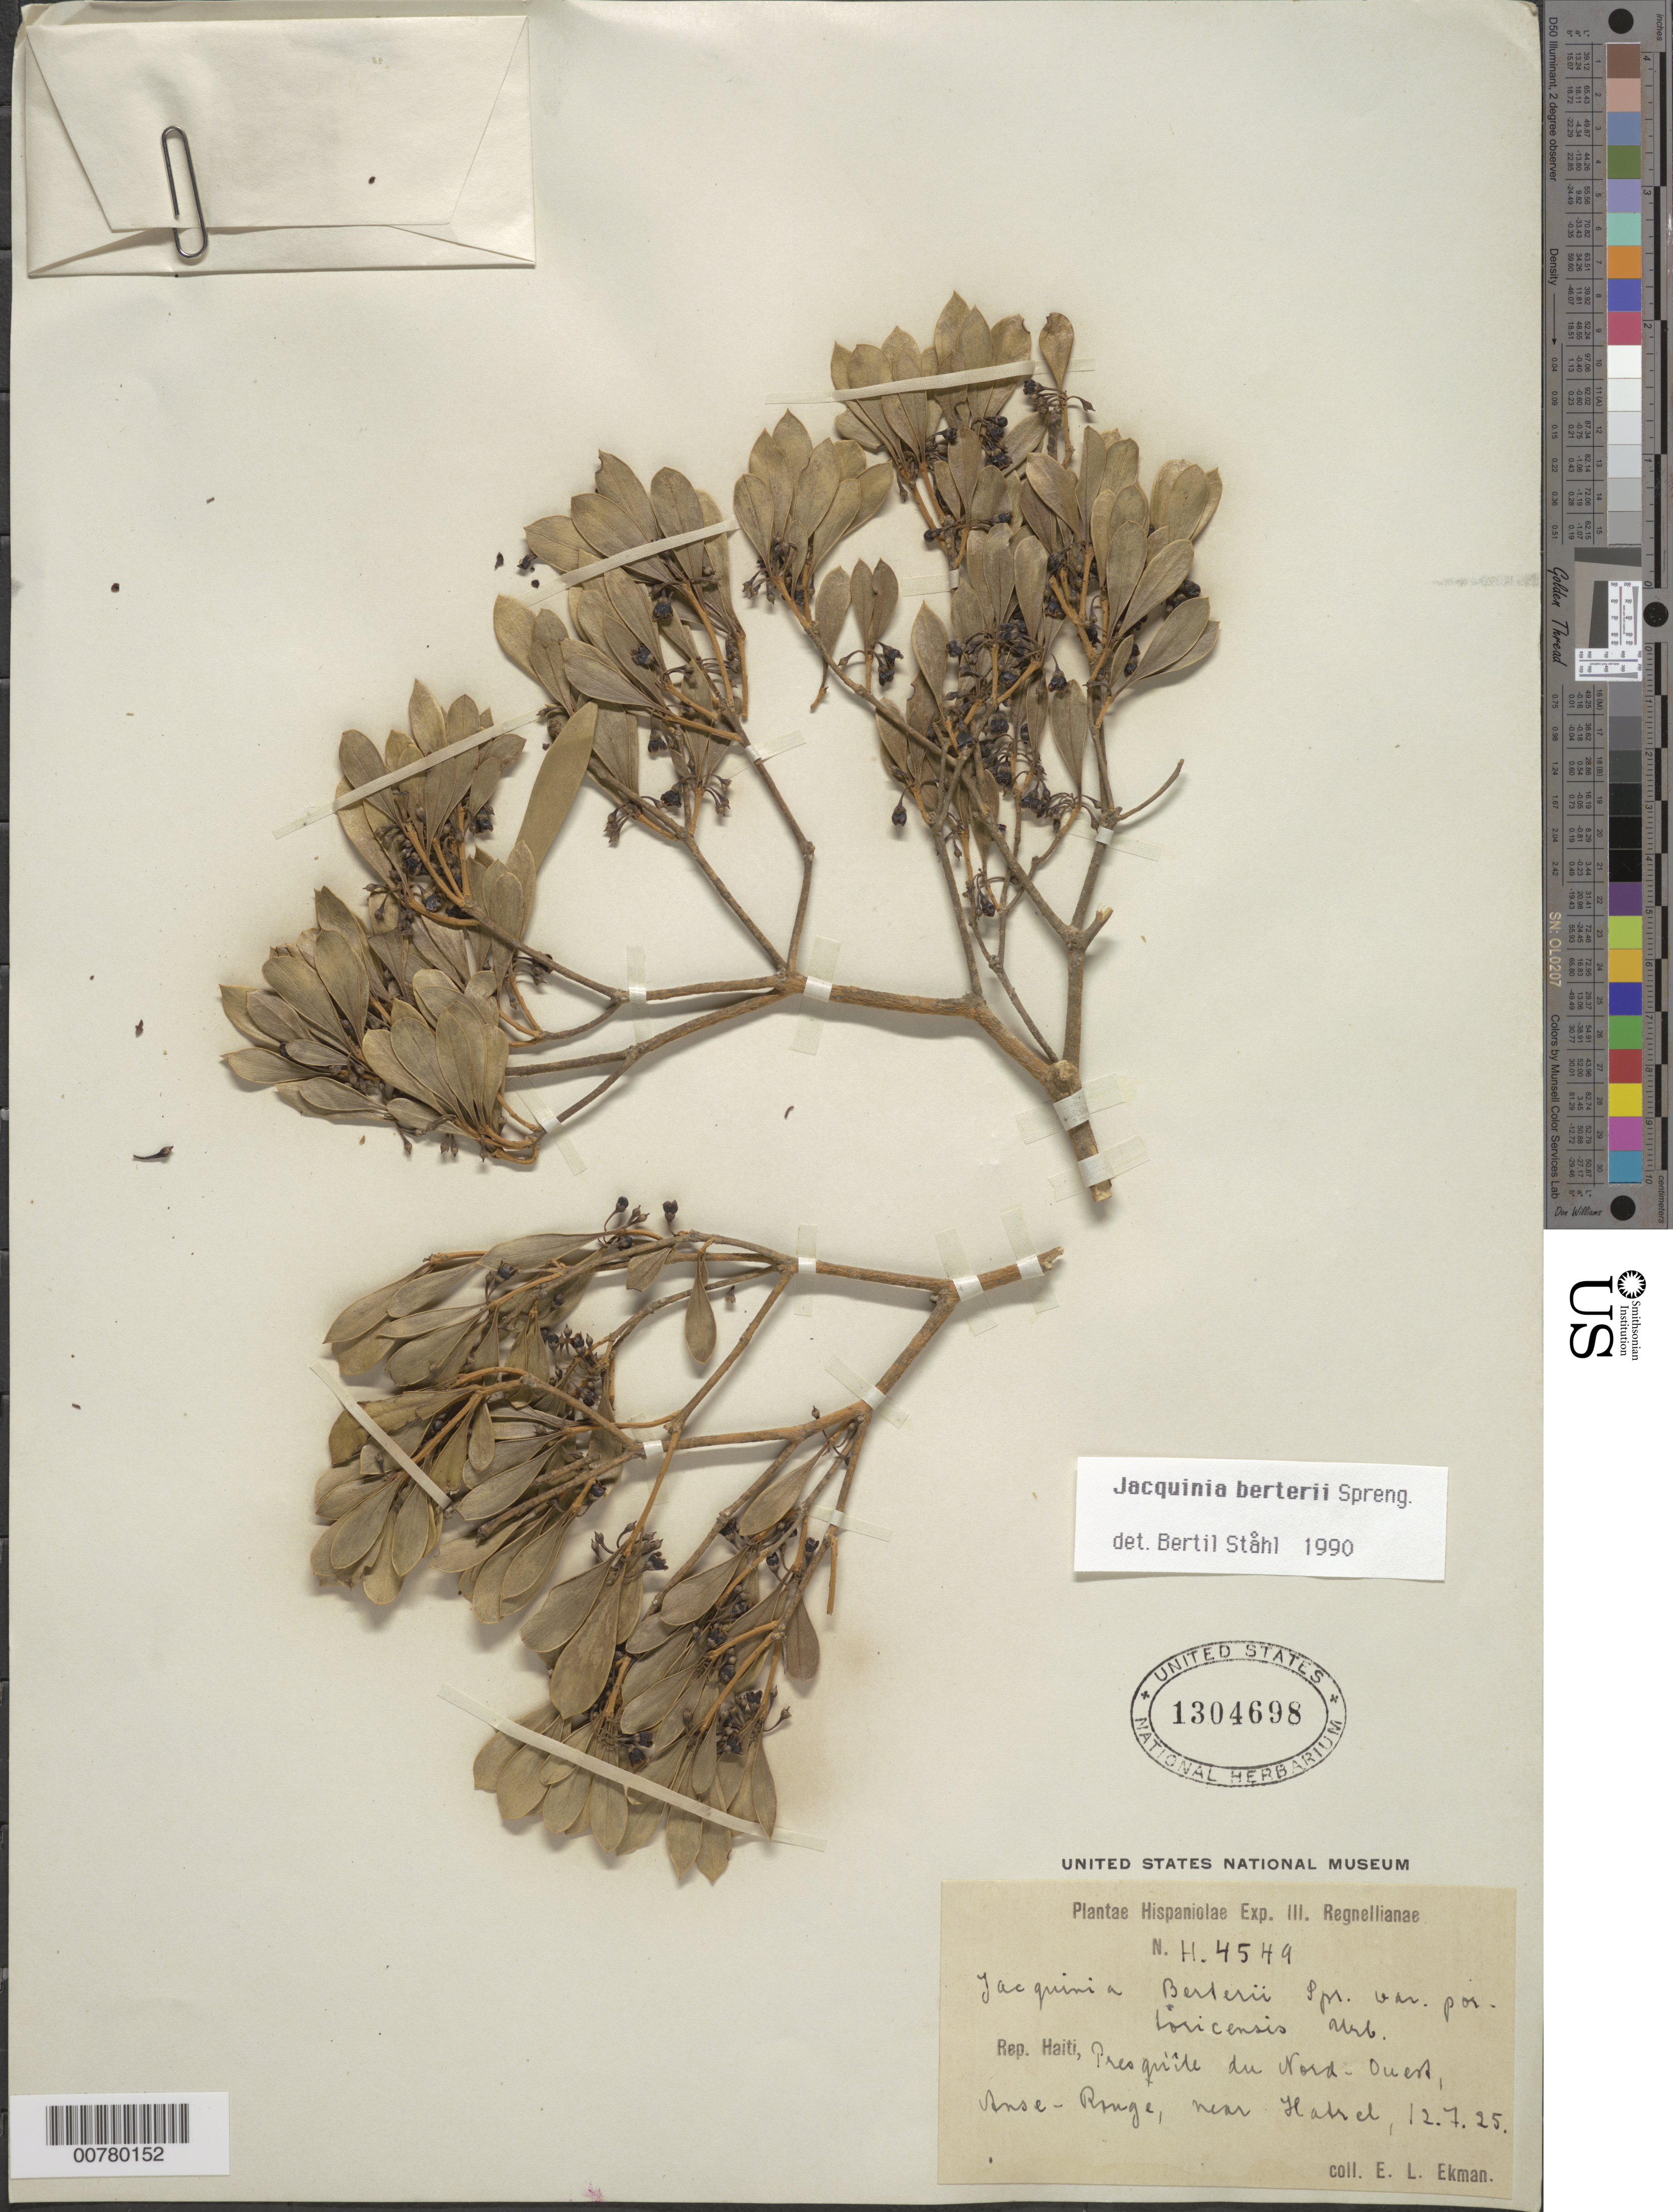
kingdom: Plantae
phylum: Tracheophyta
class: Magnoliopsida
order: Ericales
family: Primulaceae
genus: Jacquinia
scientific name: Jacquinia berteroi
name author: Spreng.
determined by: Ståhl, B.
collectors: E. L. Ekman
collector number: H 4549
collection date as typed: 12 Jul 1925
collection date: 1925-07-12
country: Haiti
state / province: Nord-Ouest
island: Hispaniola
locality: Presquîle du Nord-Ouest, Anse-Rouge, near Hatrel.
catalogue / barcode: US 1304698